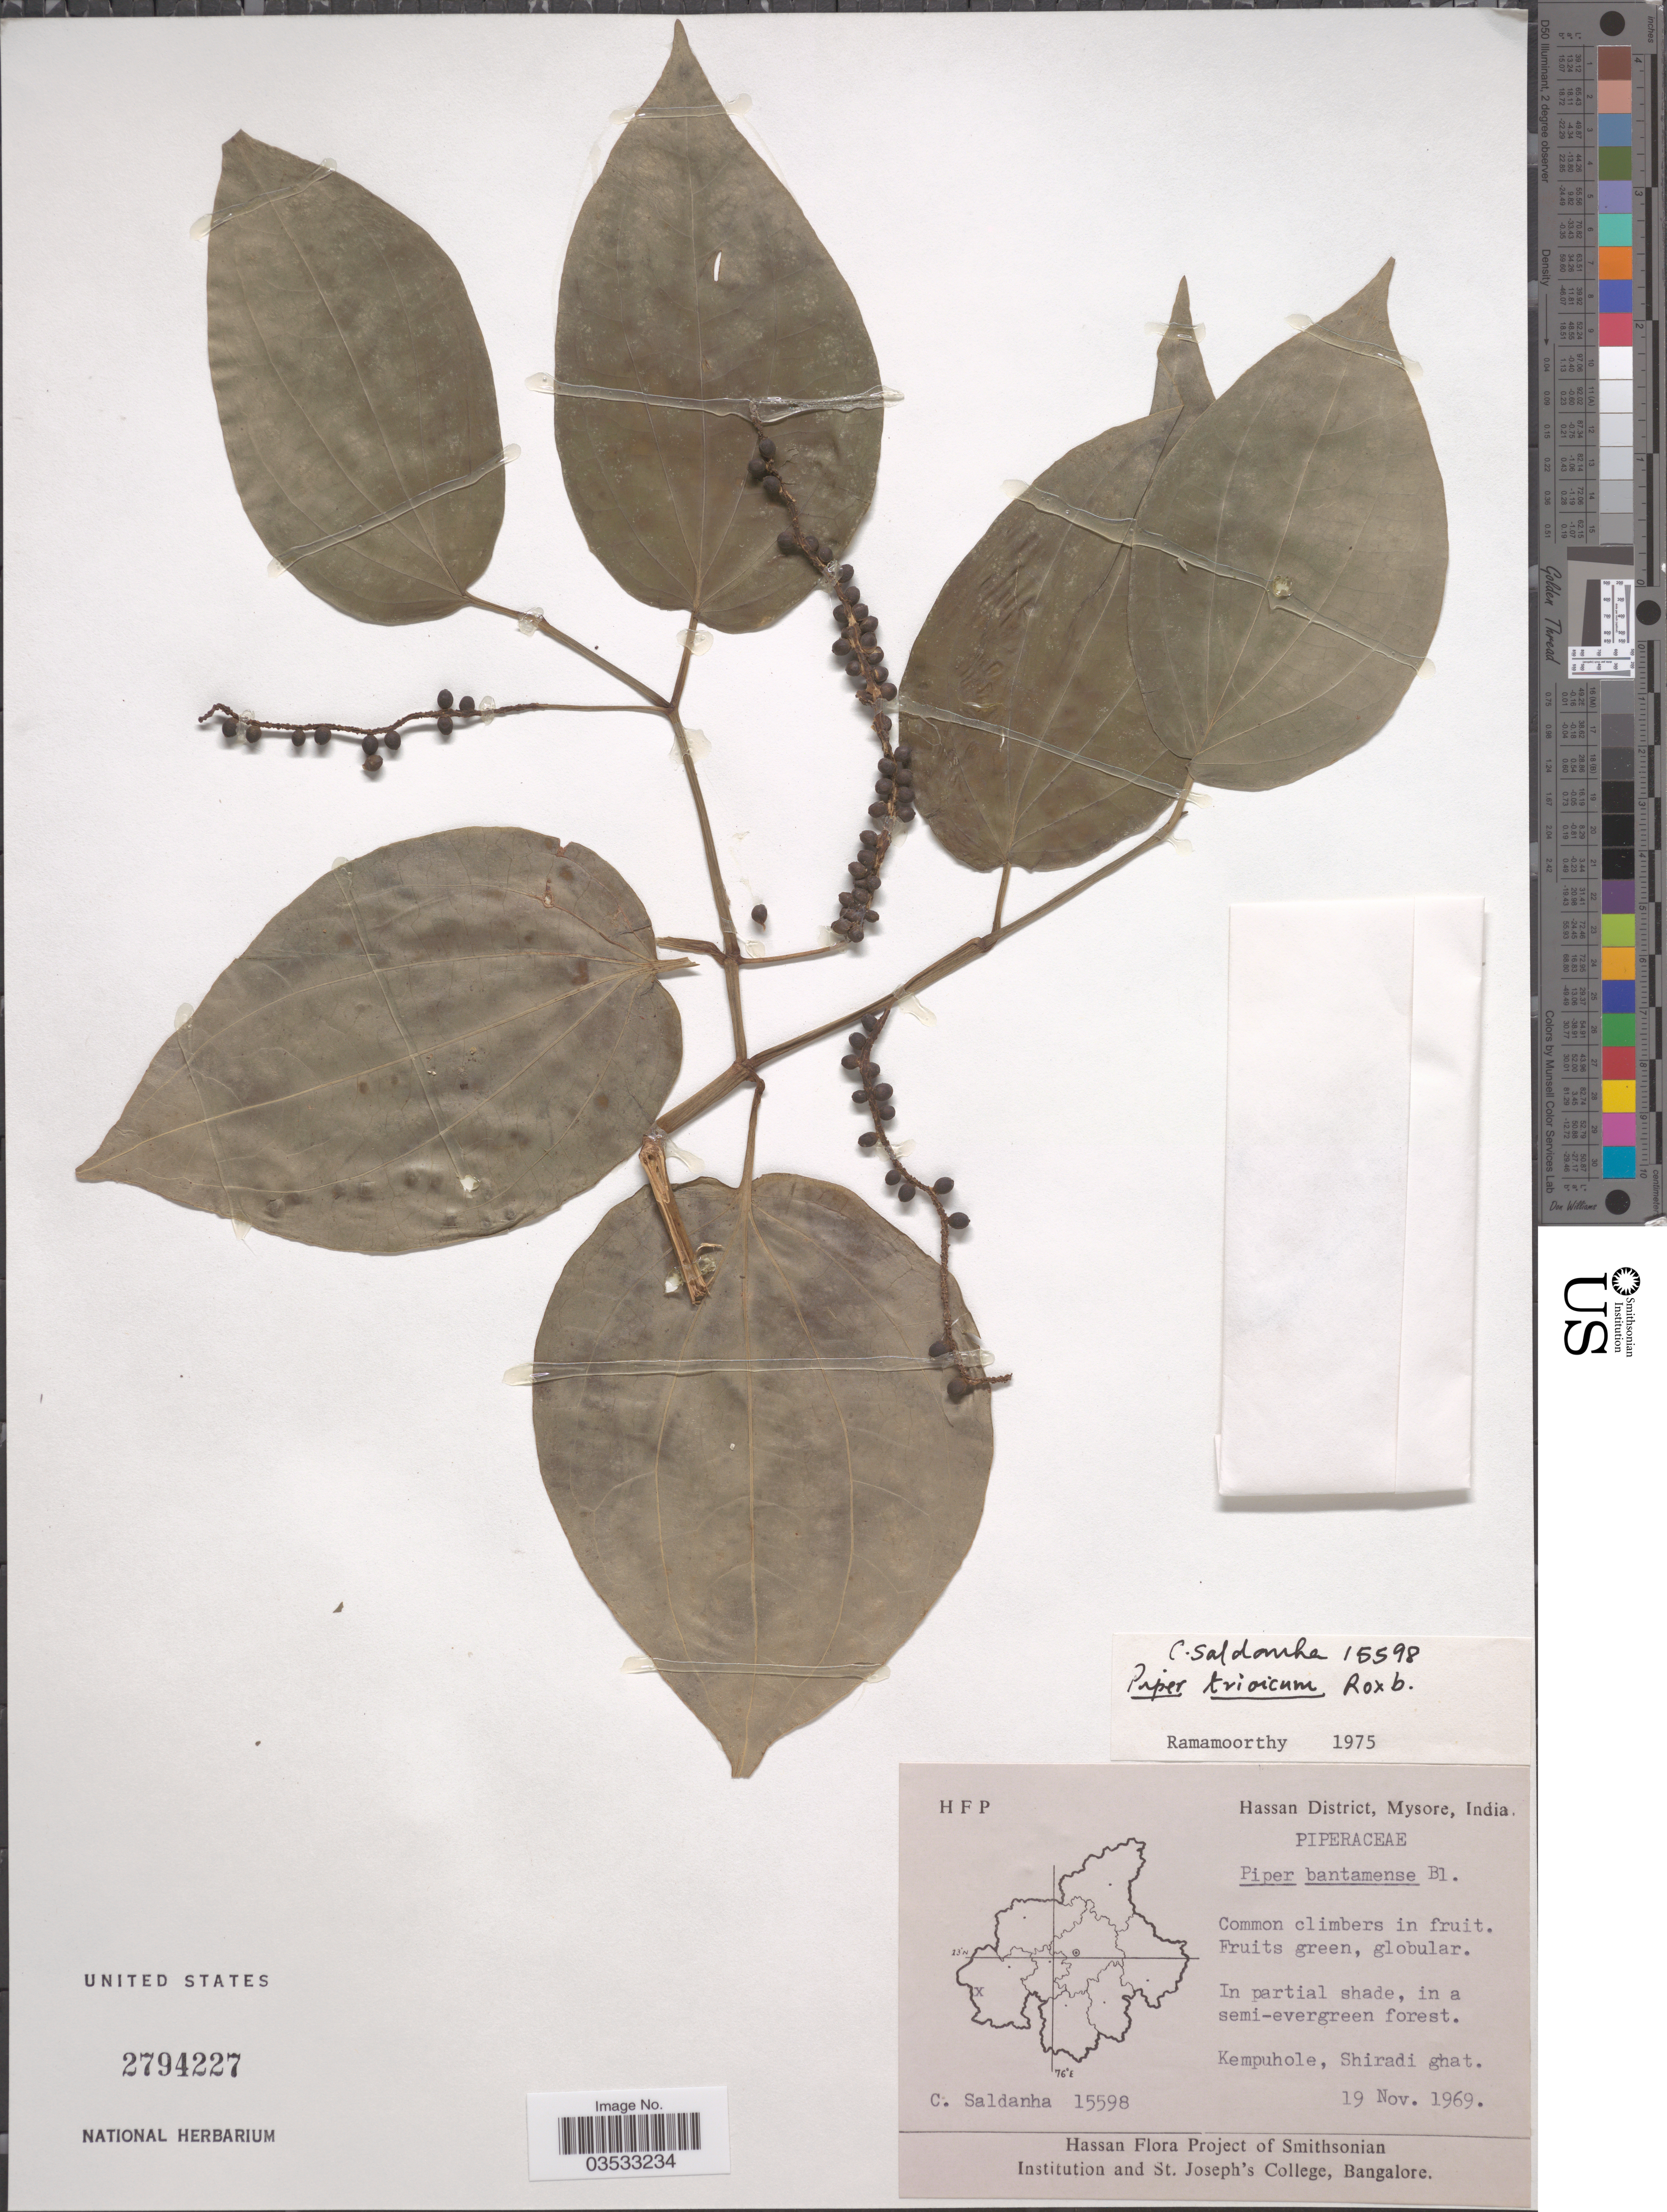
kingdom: Plantae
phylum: Tracheophyta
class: Magnoliopsida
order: Piperales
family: Piperaceae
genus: Piper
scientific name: Piper trioicum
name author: Roxb.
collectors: C. Saldanha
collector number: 15598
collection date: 1969-11-19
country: India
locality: Hassan District, Mysore. Kempuhole, Shiradi ghat.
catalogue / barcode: US 2794227